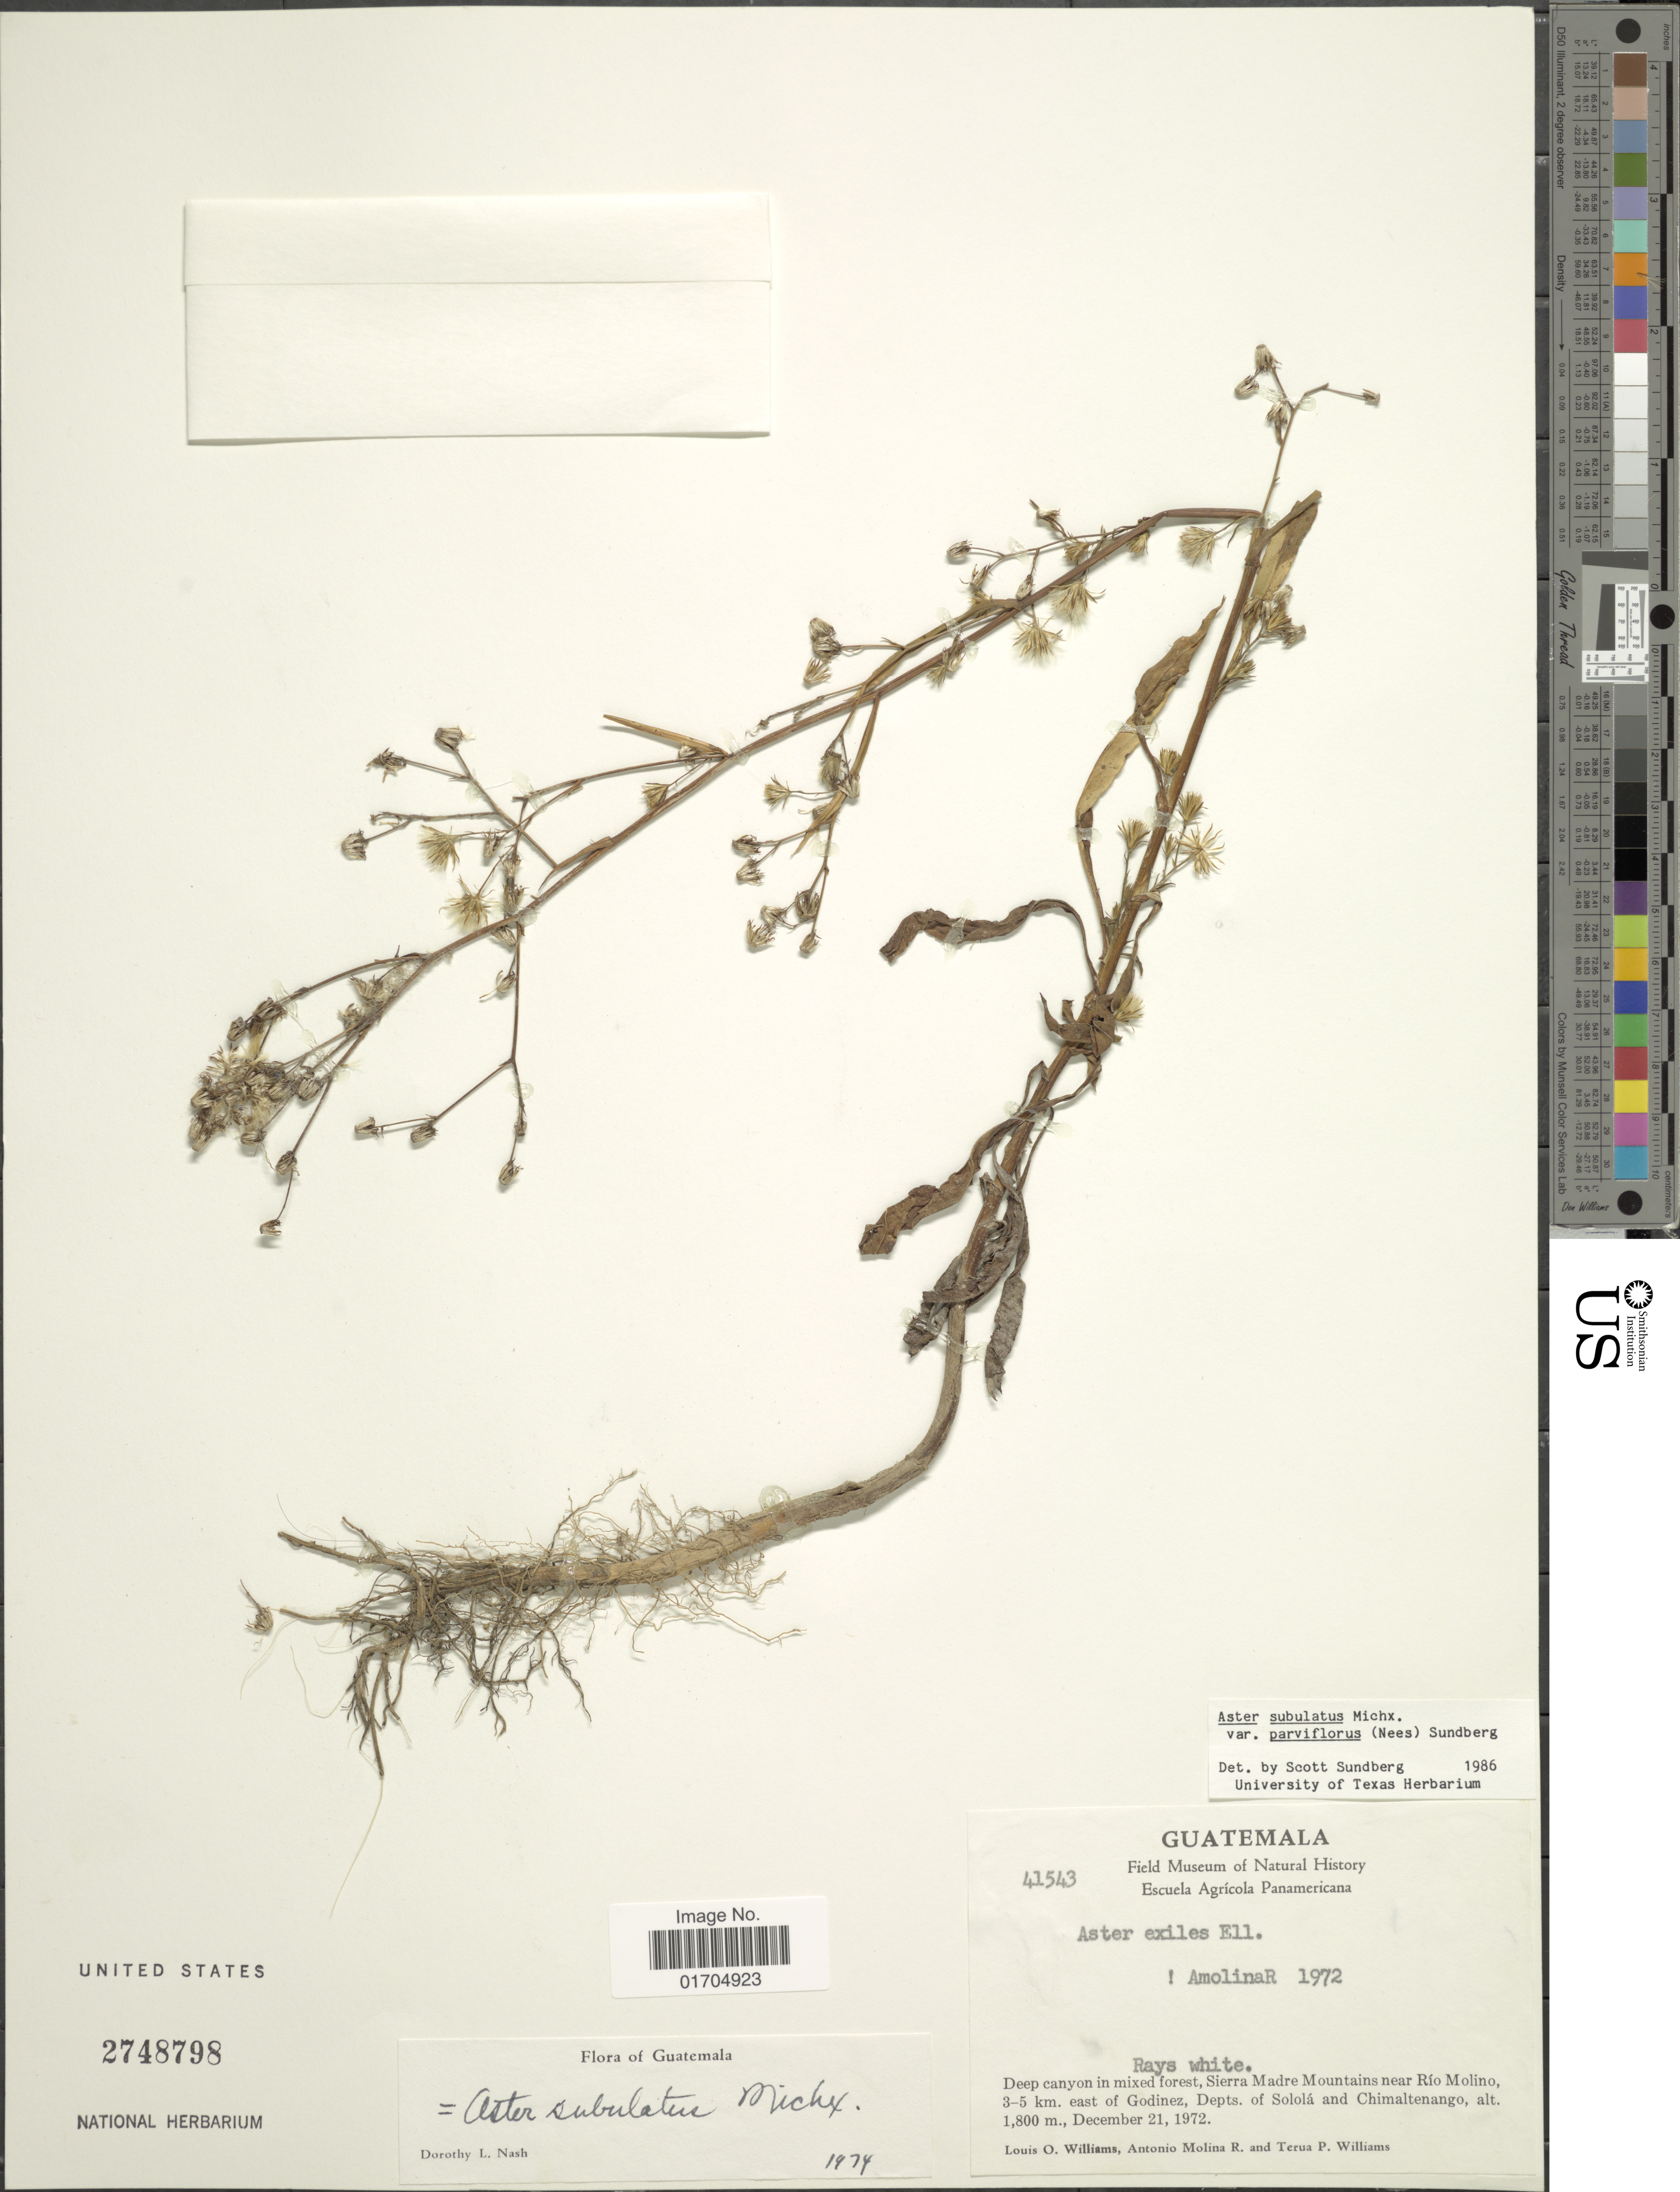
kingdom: Plantae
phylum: Tracheophyta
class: Magnoliopsida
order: Asterales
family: Asteraceae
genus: Symphyotrichum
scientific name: Symphyotrichum subulatum var. parviflorum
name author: (Nees) S.D. Sundb.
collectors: L. O. Williams, A. Molina R. & T. P. Williams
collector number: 41543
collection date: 1972-12-21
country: Guatemala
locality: Deep canyon in mixed forest, Sierra Madre Mountains near Río Molino, 3-5 km. east of Godinez, Depts. of Sololá and Chimaltenango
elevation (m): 1800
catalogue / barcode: US 2748798